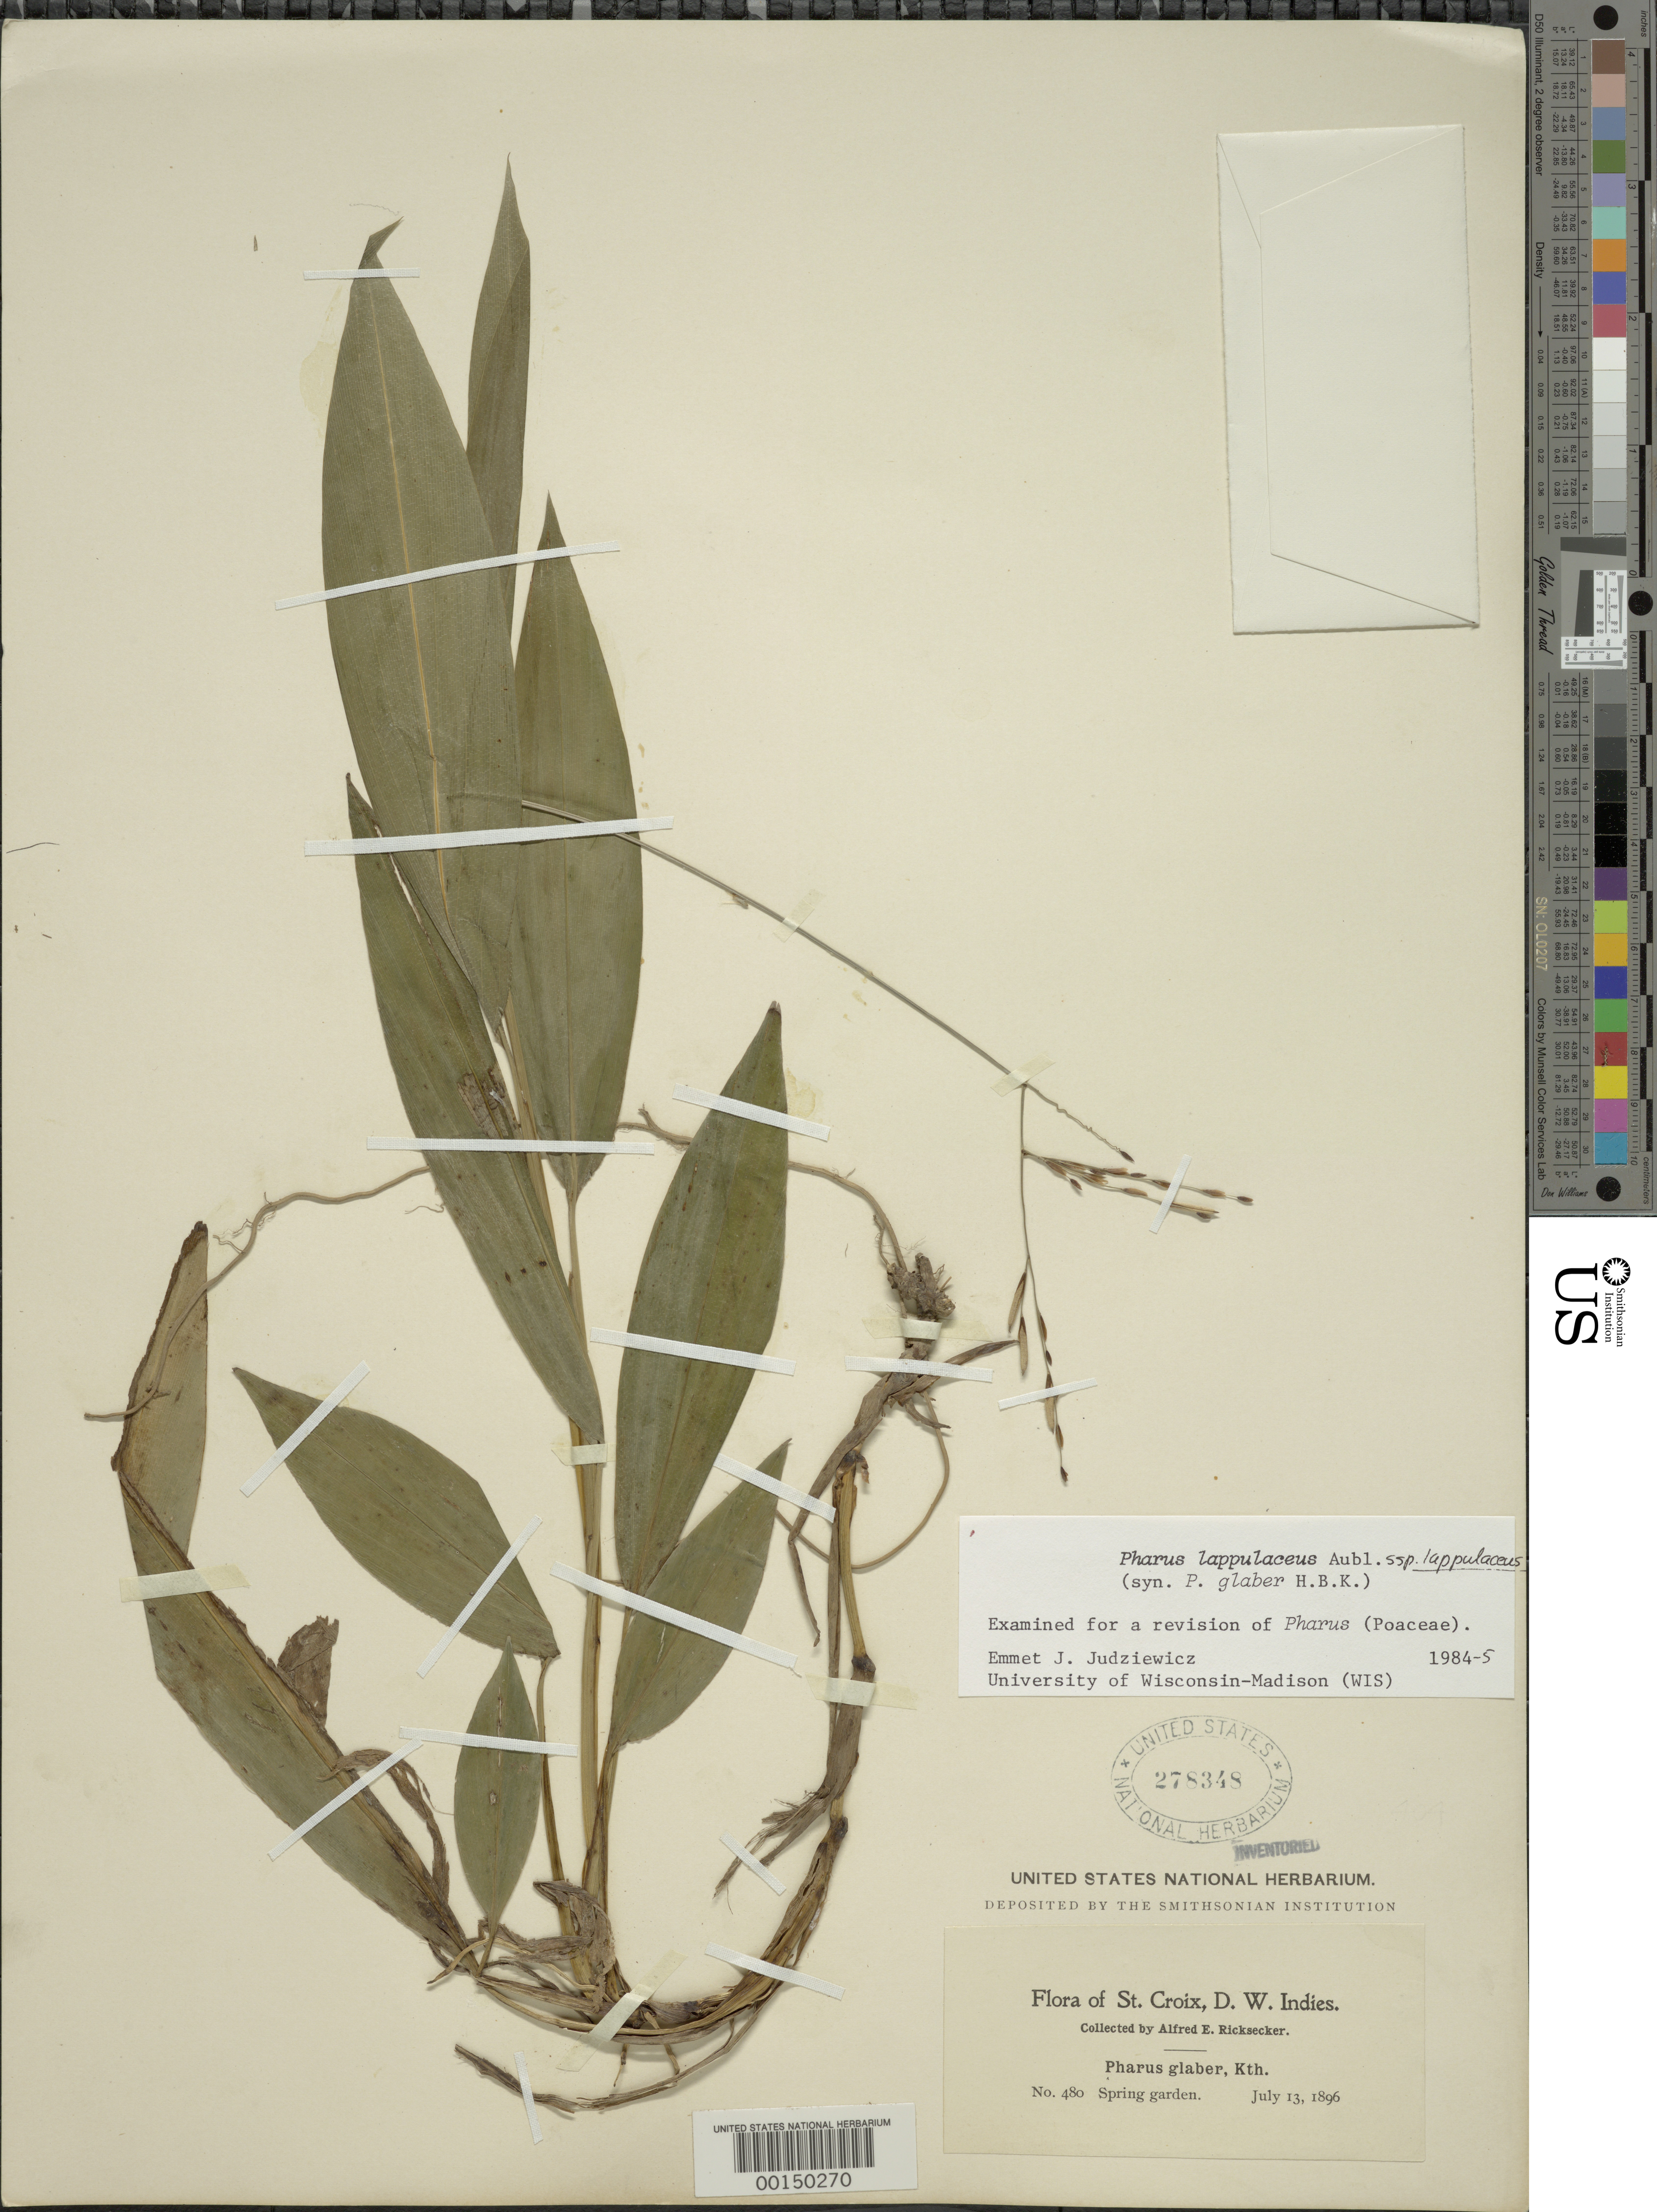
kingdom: Plantae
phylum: Tracheophyta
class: Liliopsida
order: Poales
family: Poaceae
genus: Pharus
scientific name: Pharus lappulaceus subsp. lappulaceus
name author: Aubl.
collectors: A. E. Ricksecker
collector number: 480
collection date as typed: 13 Jul 1896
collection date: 1896-07-13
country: U.S. Virgin Islands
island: St. Croix Island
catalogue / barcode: US 278348